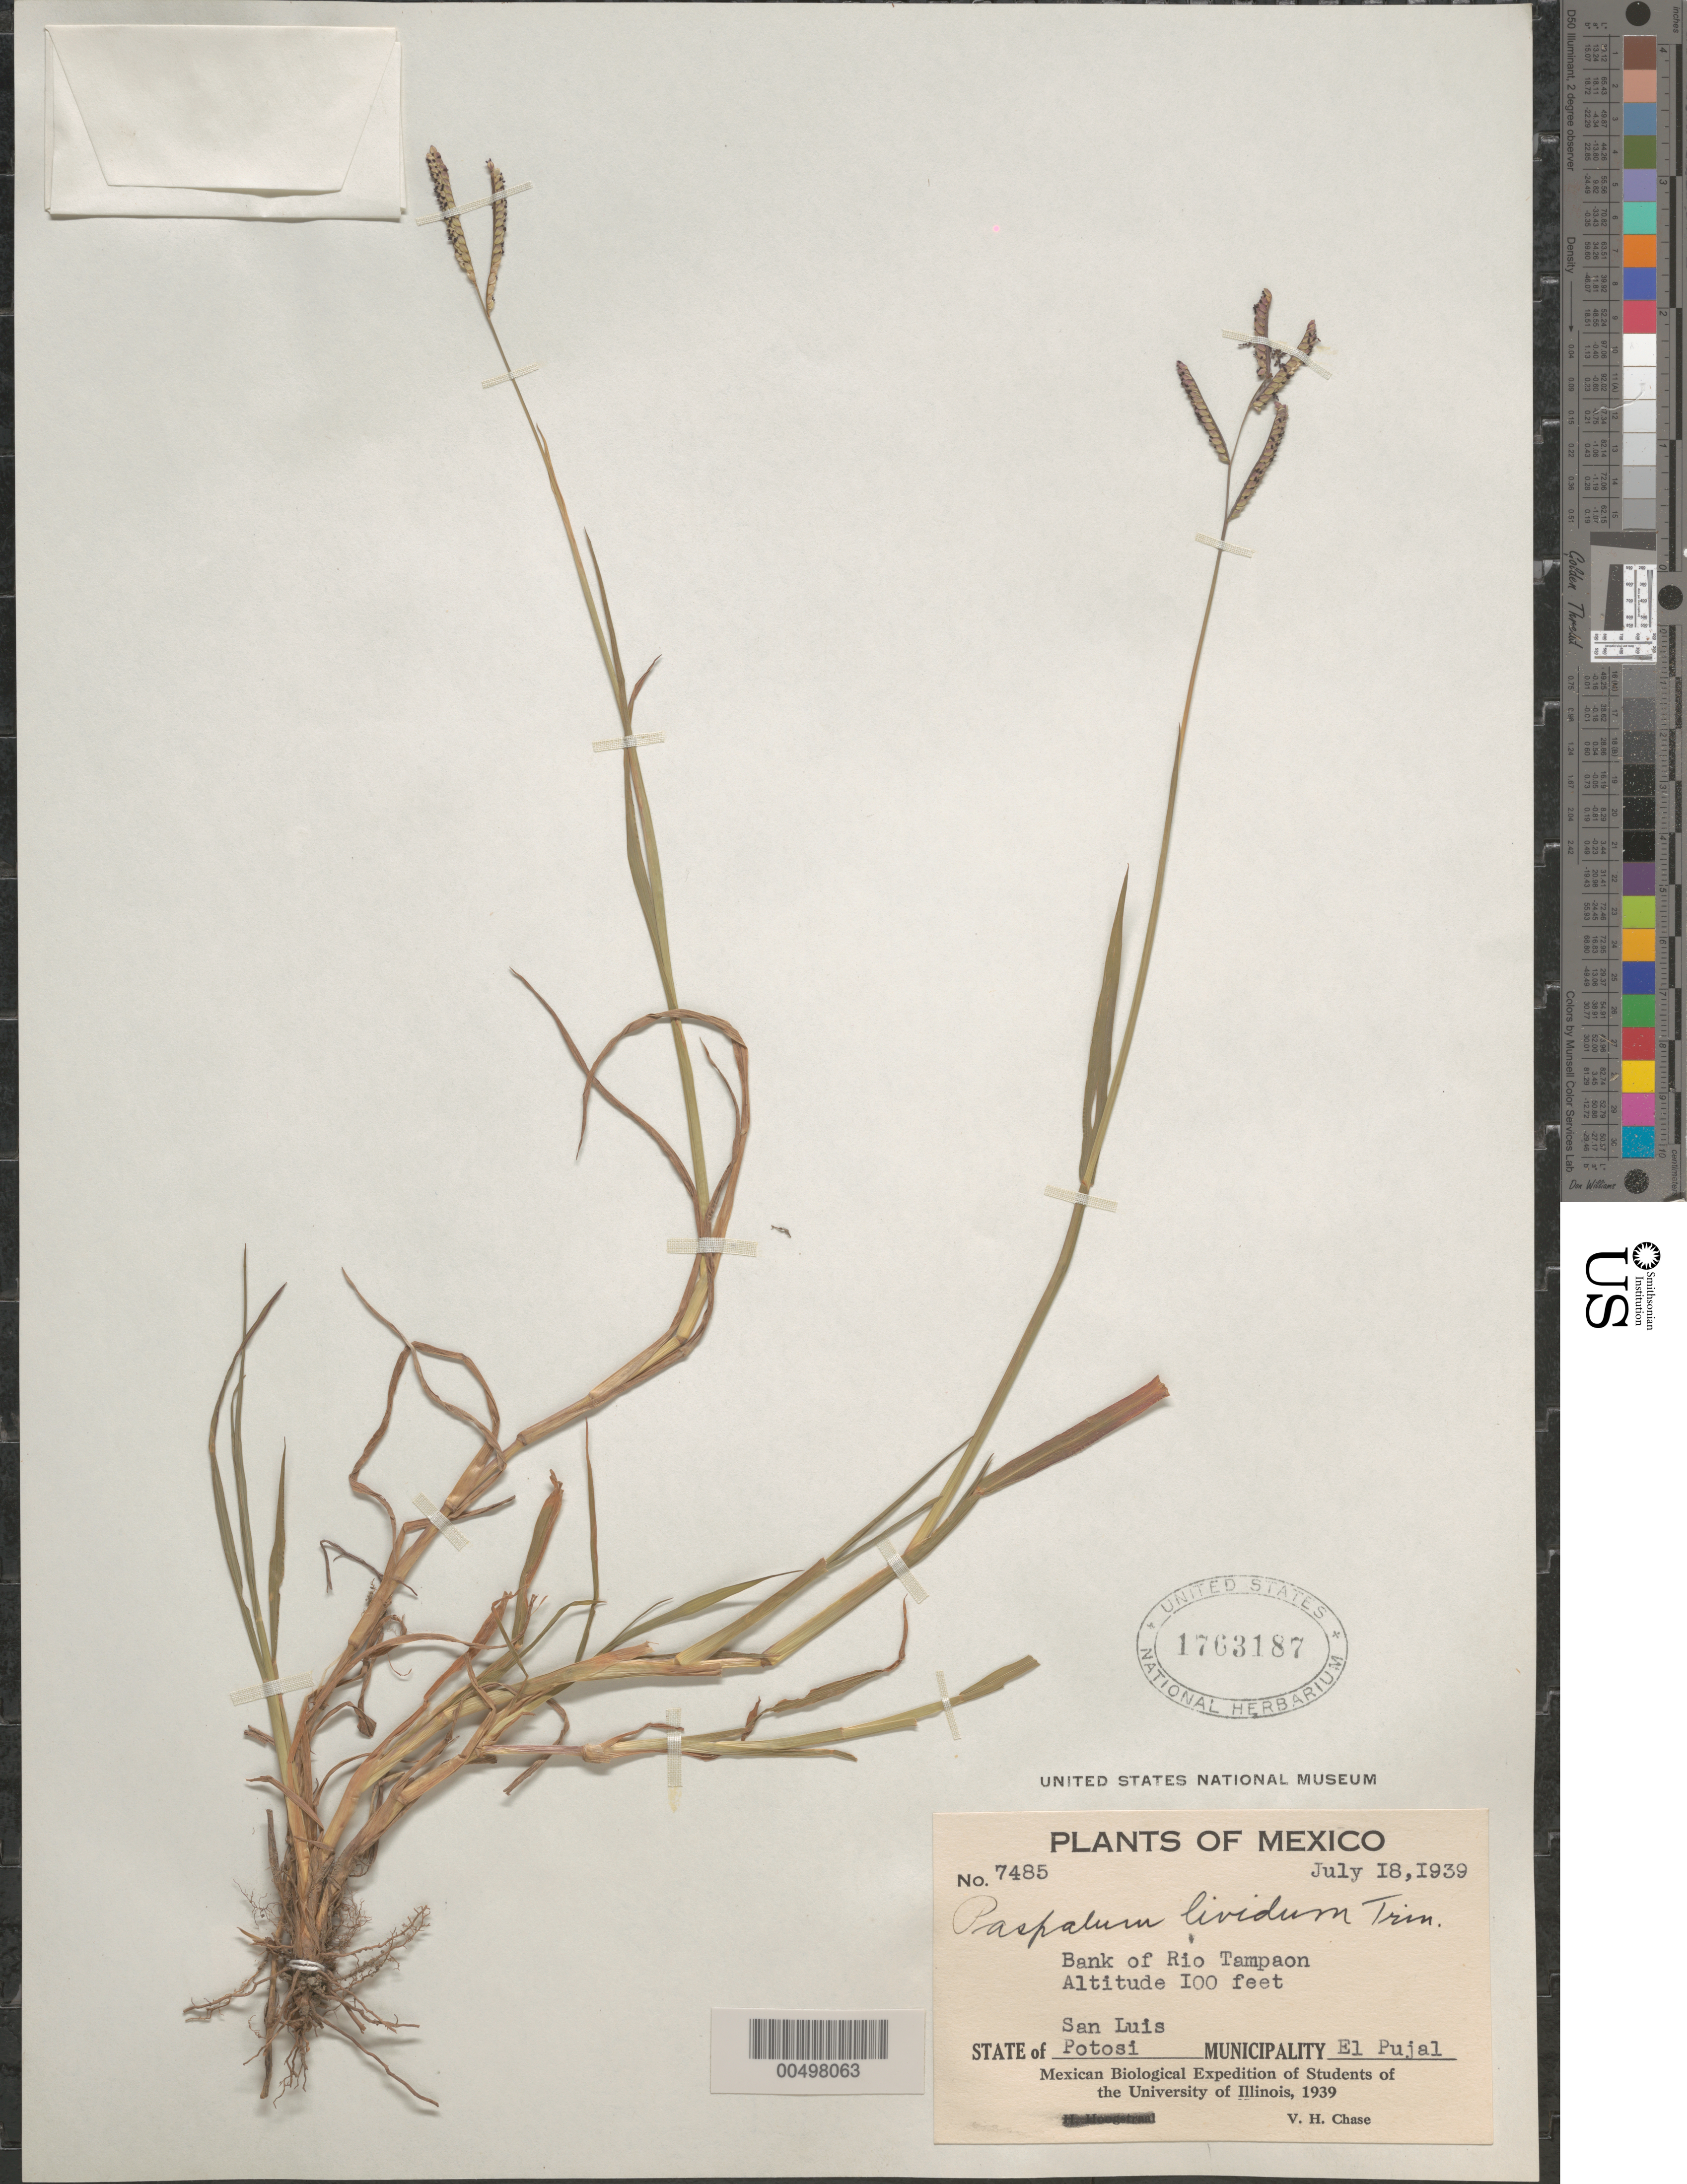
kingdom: Plantae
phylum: Tracheophyta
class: Liliopsida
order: Poales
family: Poaceae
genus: Paspalum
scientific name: Paspalum lividum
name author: Trin. in Schltdl.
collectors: V. H. Chase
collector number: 7485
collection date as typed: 18 Jul 1939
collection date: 1939-07-18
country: Mexico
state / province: San Luis Potosi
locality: Bank of Rio Tampaon, El Pujal Mun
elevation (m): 30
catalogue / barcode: US 1763187